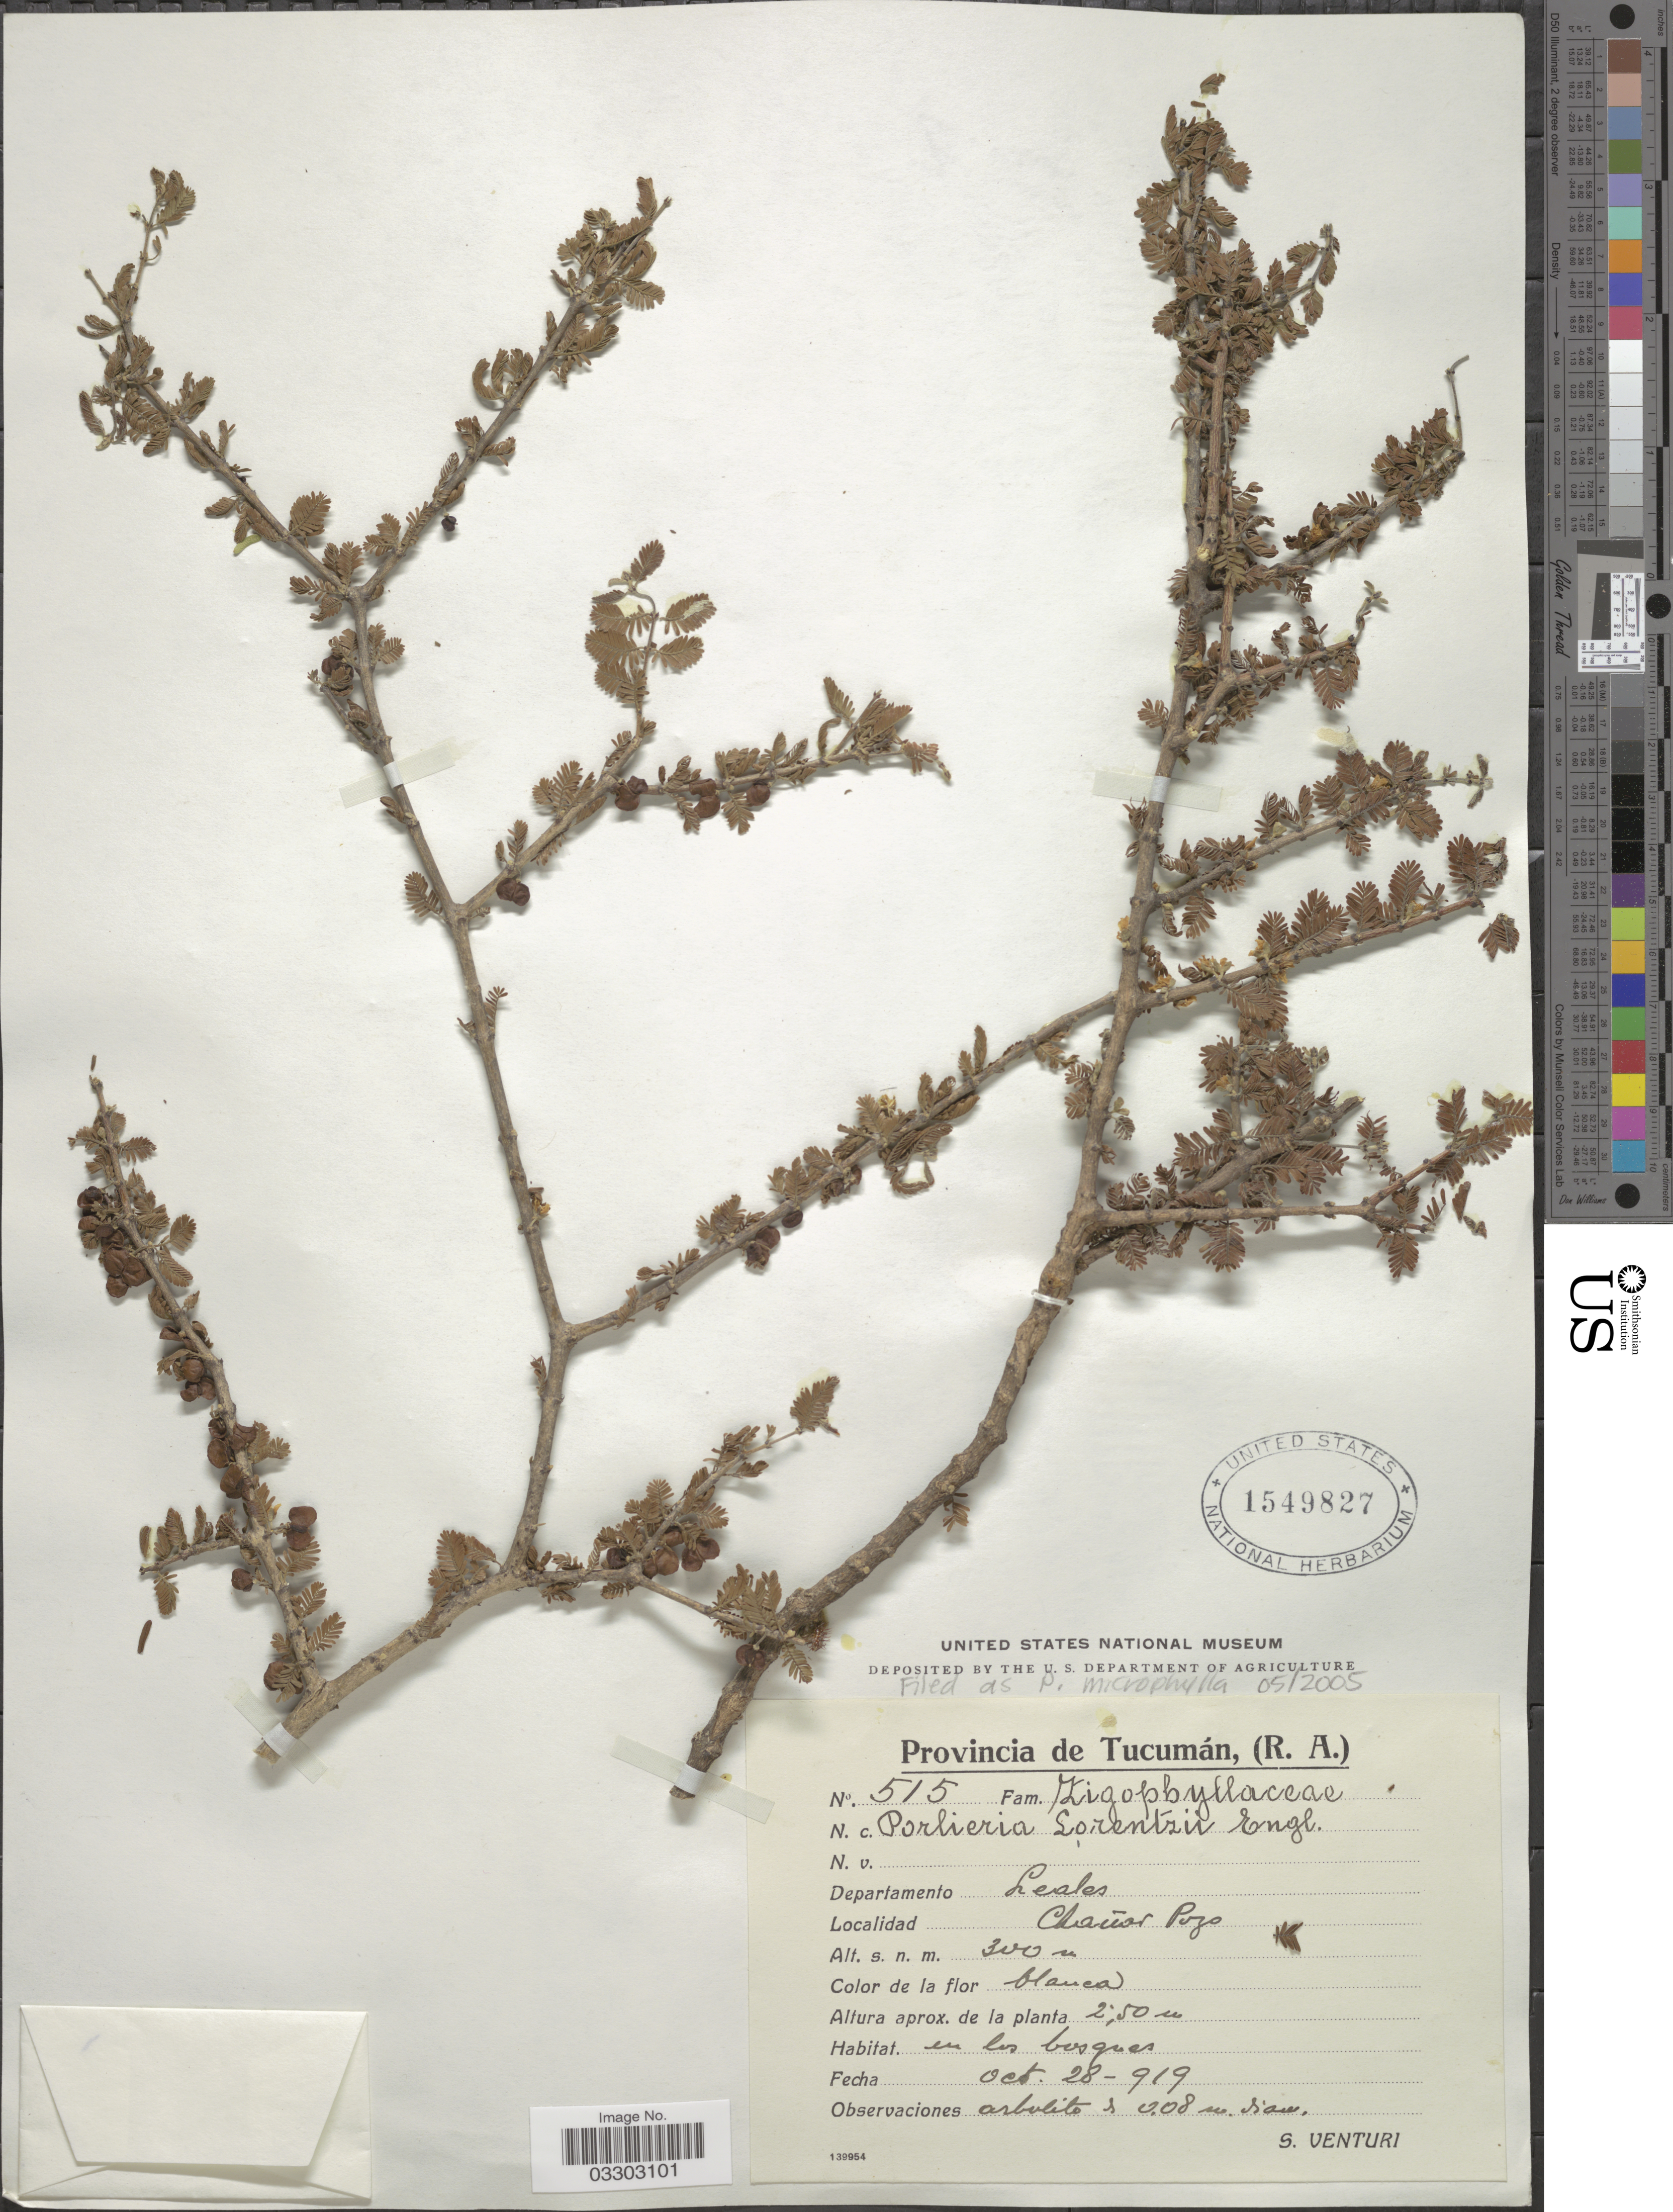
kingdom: Plantae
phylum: Tracheophyta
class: Magnoliopsida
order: Zygophyllales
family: Zygophyllaceae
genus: Porlieria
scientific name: Porlieria microphylla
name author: (Baill.) Descole et al.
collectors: S. Venturi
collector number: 515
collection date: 1919-10-28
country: Argentina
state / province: Tucuman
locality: Departamento Leales. Chañar Pozo.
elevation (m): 300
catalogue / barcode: US 1549827